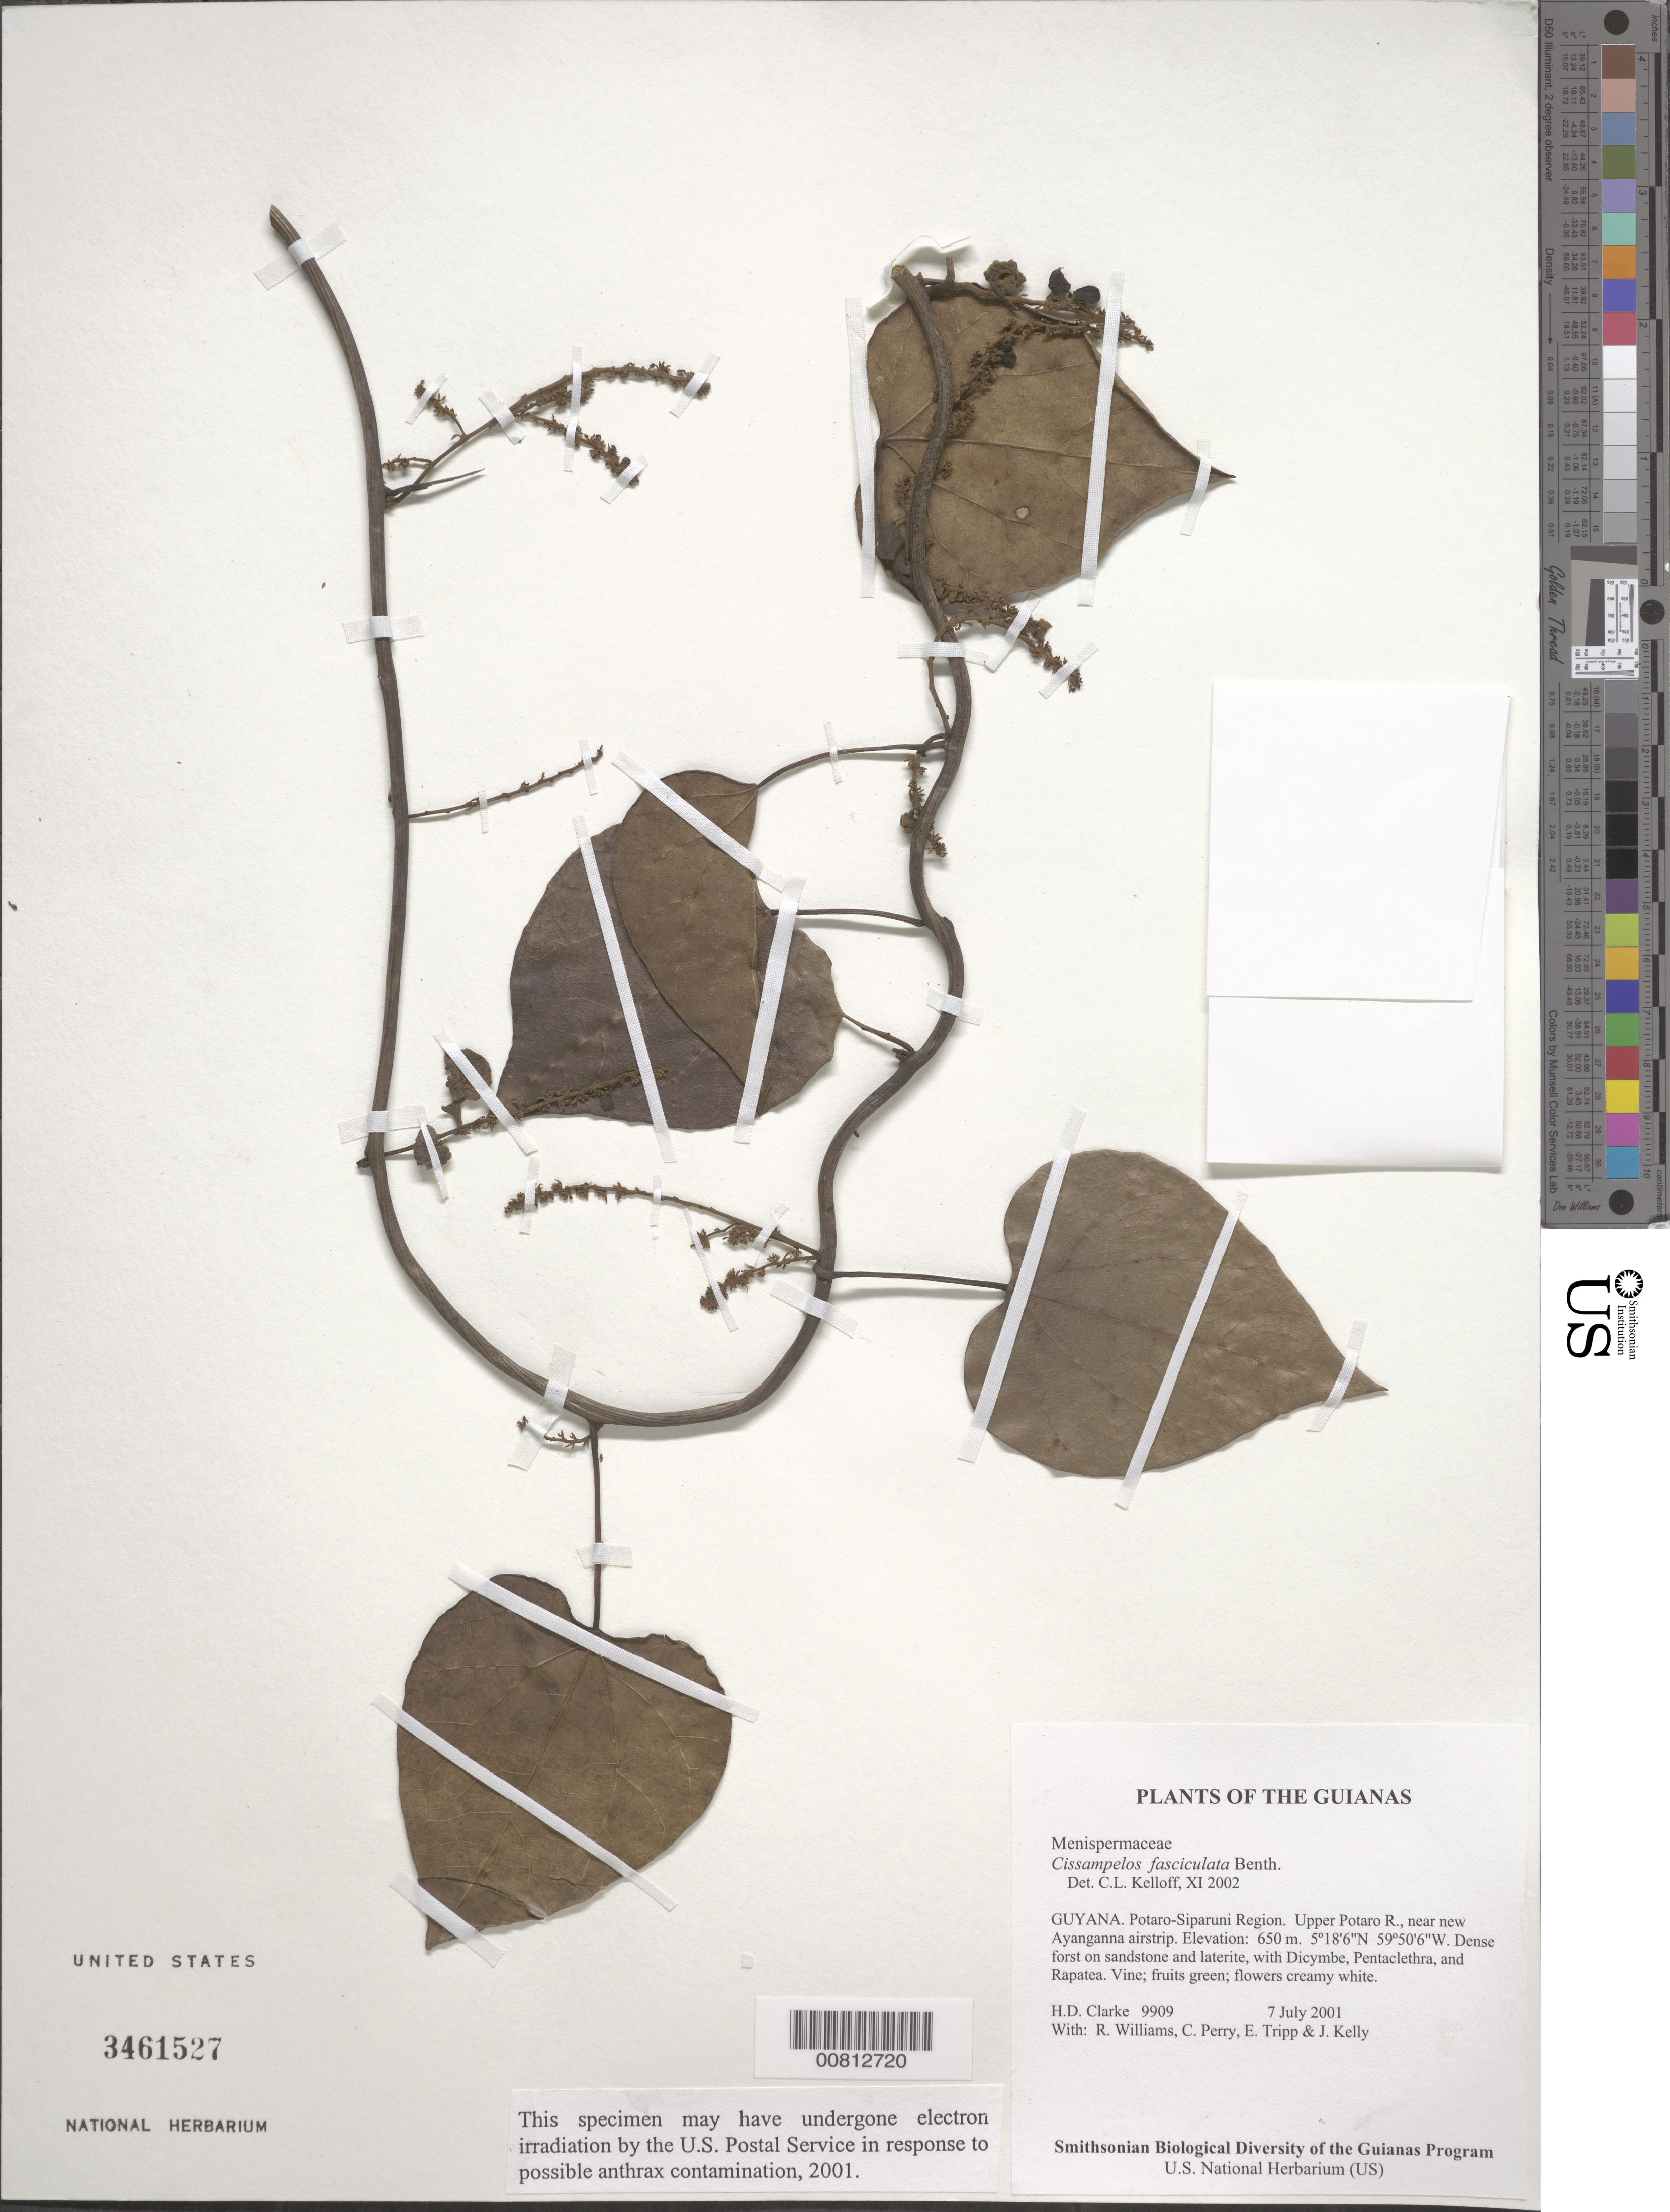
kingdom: Plantae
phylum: Tracheophyta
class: Magnoliopsida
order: Ranunculales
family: Menispermaceae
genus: Cissampelos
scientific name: Cissampelos fasciculata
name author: Benth.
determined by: Kelloff, Carol L., (US), Smithsonian Institution - National Museum of Natural History (UNITED STATES)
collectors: H. D. Clarke, R. Williams, C. Perry, E. Tripp & J. Kelly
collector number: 9909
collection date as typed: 7 July 2001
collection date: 2001-07-07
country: Guyana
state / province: Potaro-Siparuni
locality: Upper Potaro R., near new Ayanganna airstrip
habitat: Dense forest on sandstone and laterite, with Dicymbe, Pentaclethra, and Rapatea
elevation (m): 650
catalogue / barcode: US 3461527